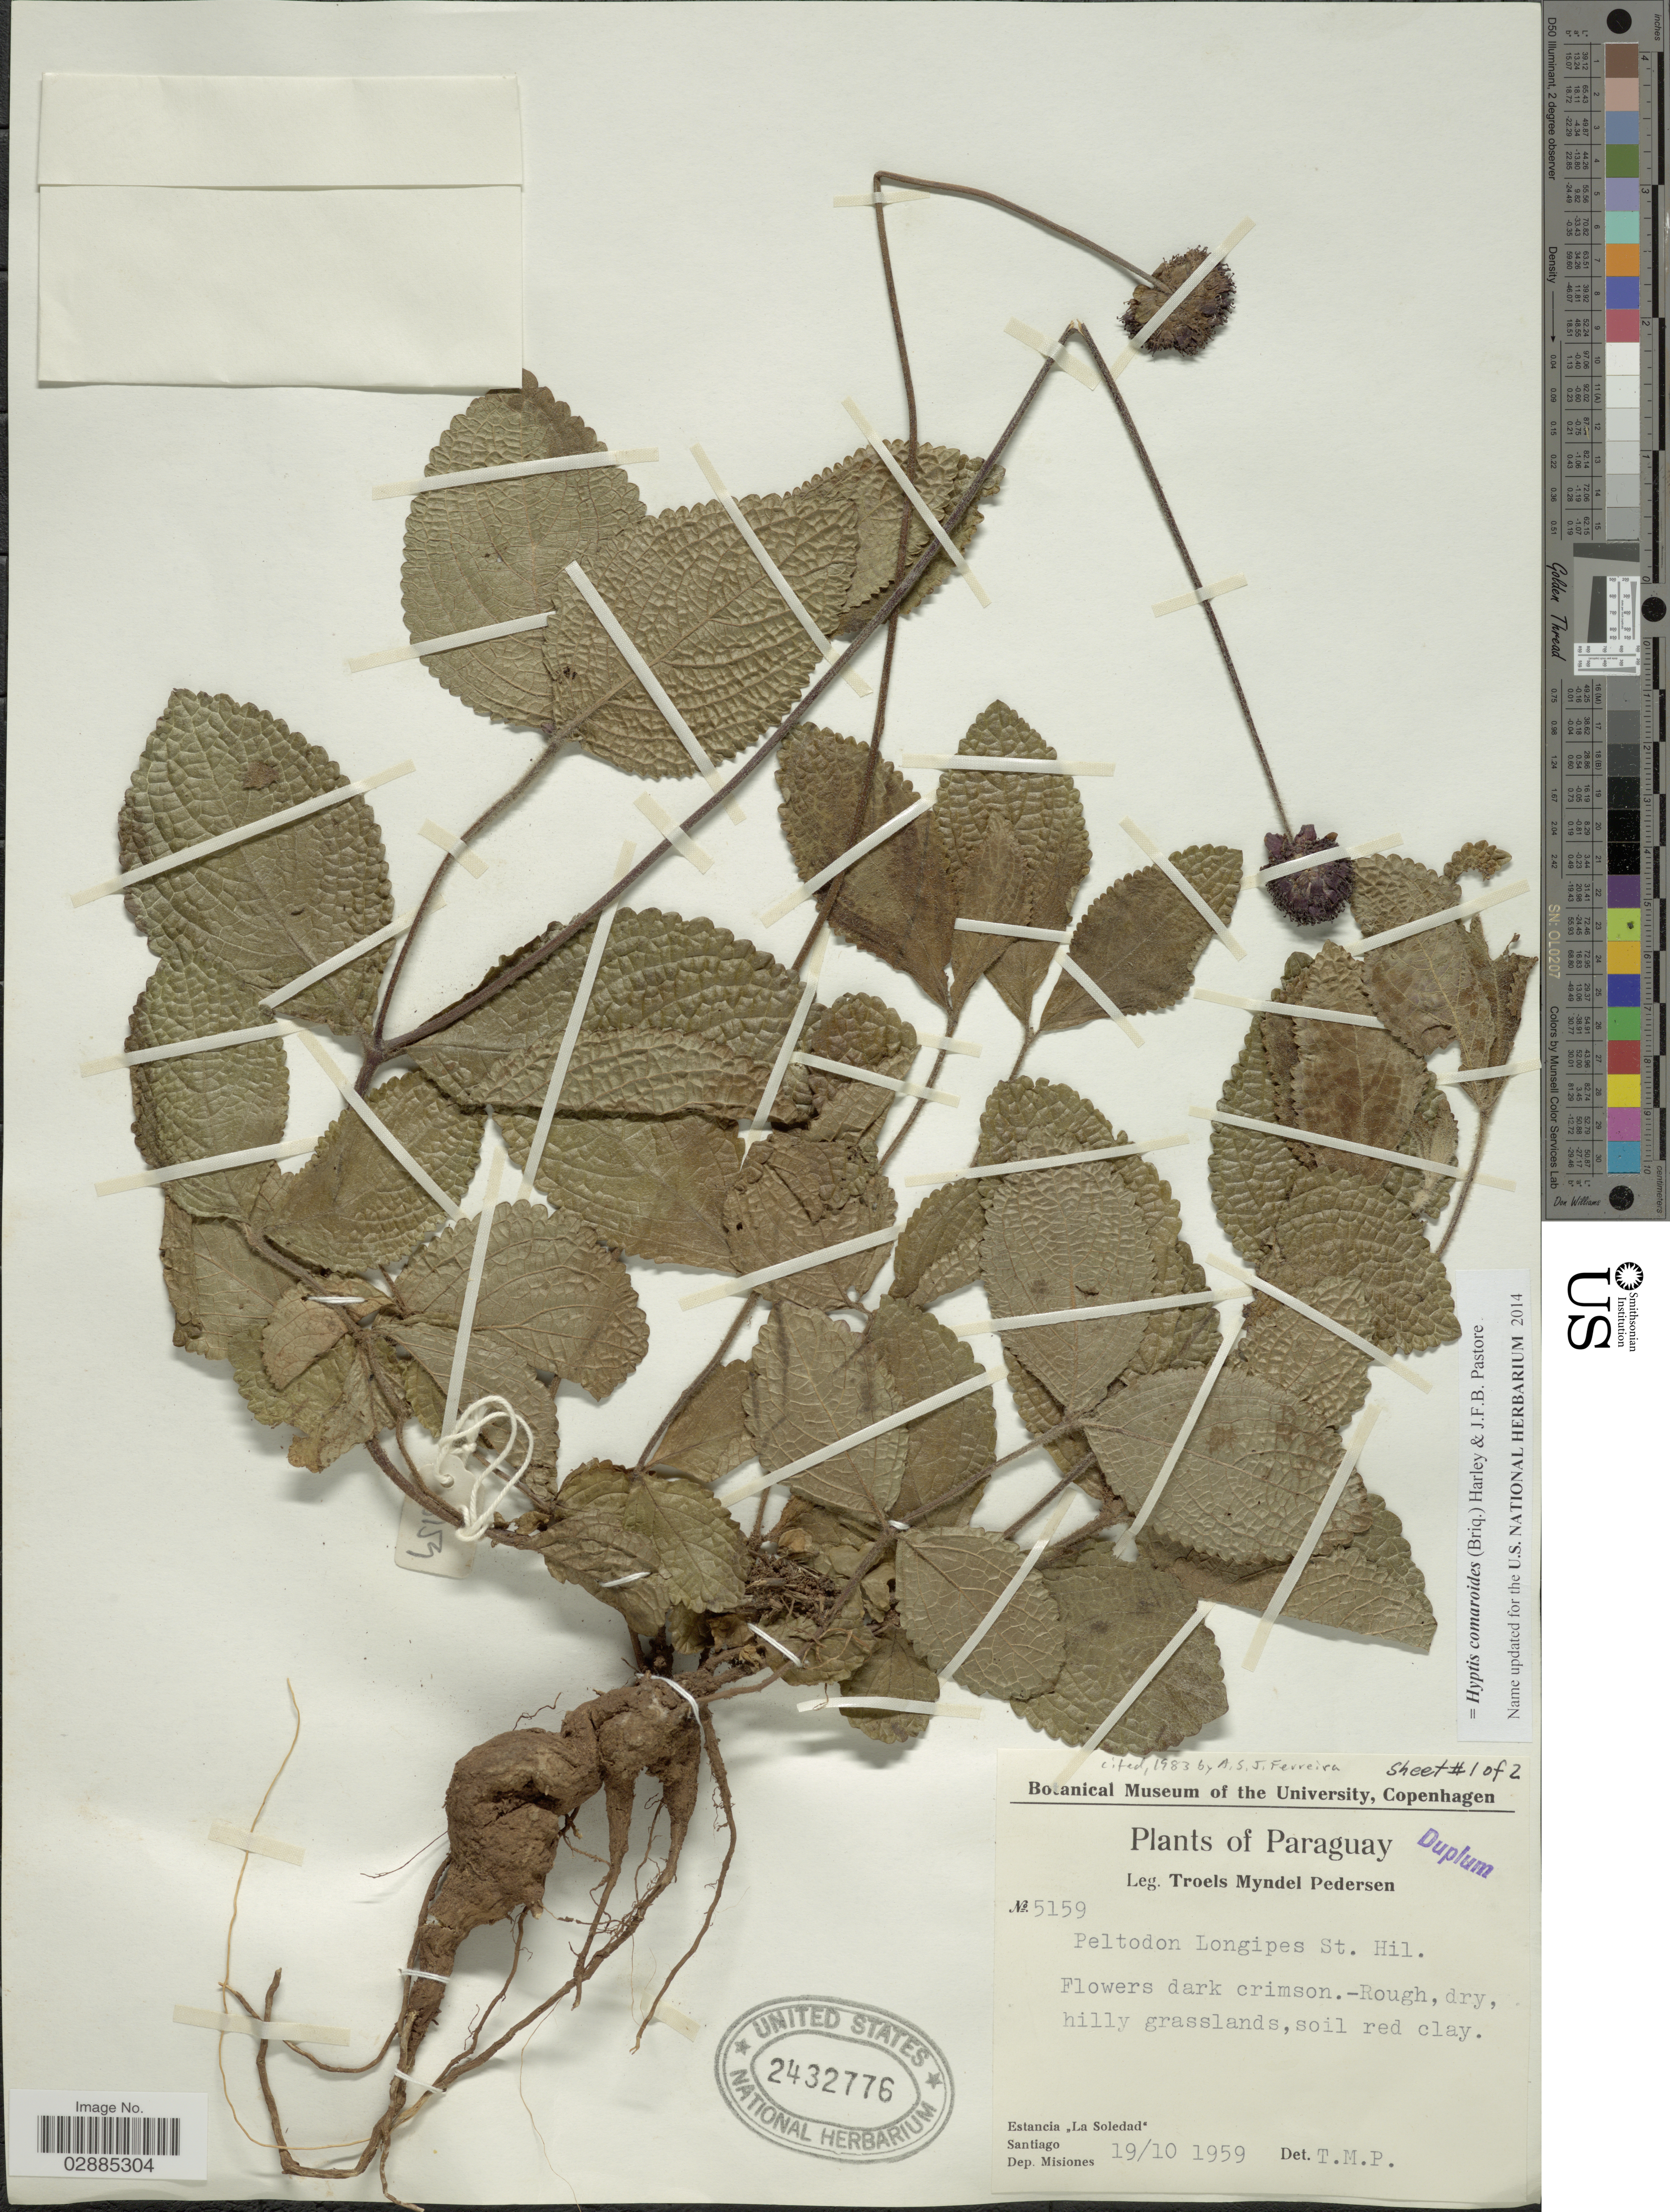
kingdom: Plantae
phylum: Tracheophyta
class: Magnoliopsida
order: Lamiales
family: Lamiaceae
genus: Hyptis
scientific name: Hyptis comaroides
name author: (Briq.) Harley & J.F.B. Pastore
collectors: T. Pederson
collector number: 5159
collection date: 1959-10-19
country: Paraguay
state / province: Misiones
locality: Estancia "La Soledad" Santiago, Dep. Misiones.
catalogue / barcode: US 2432776